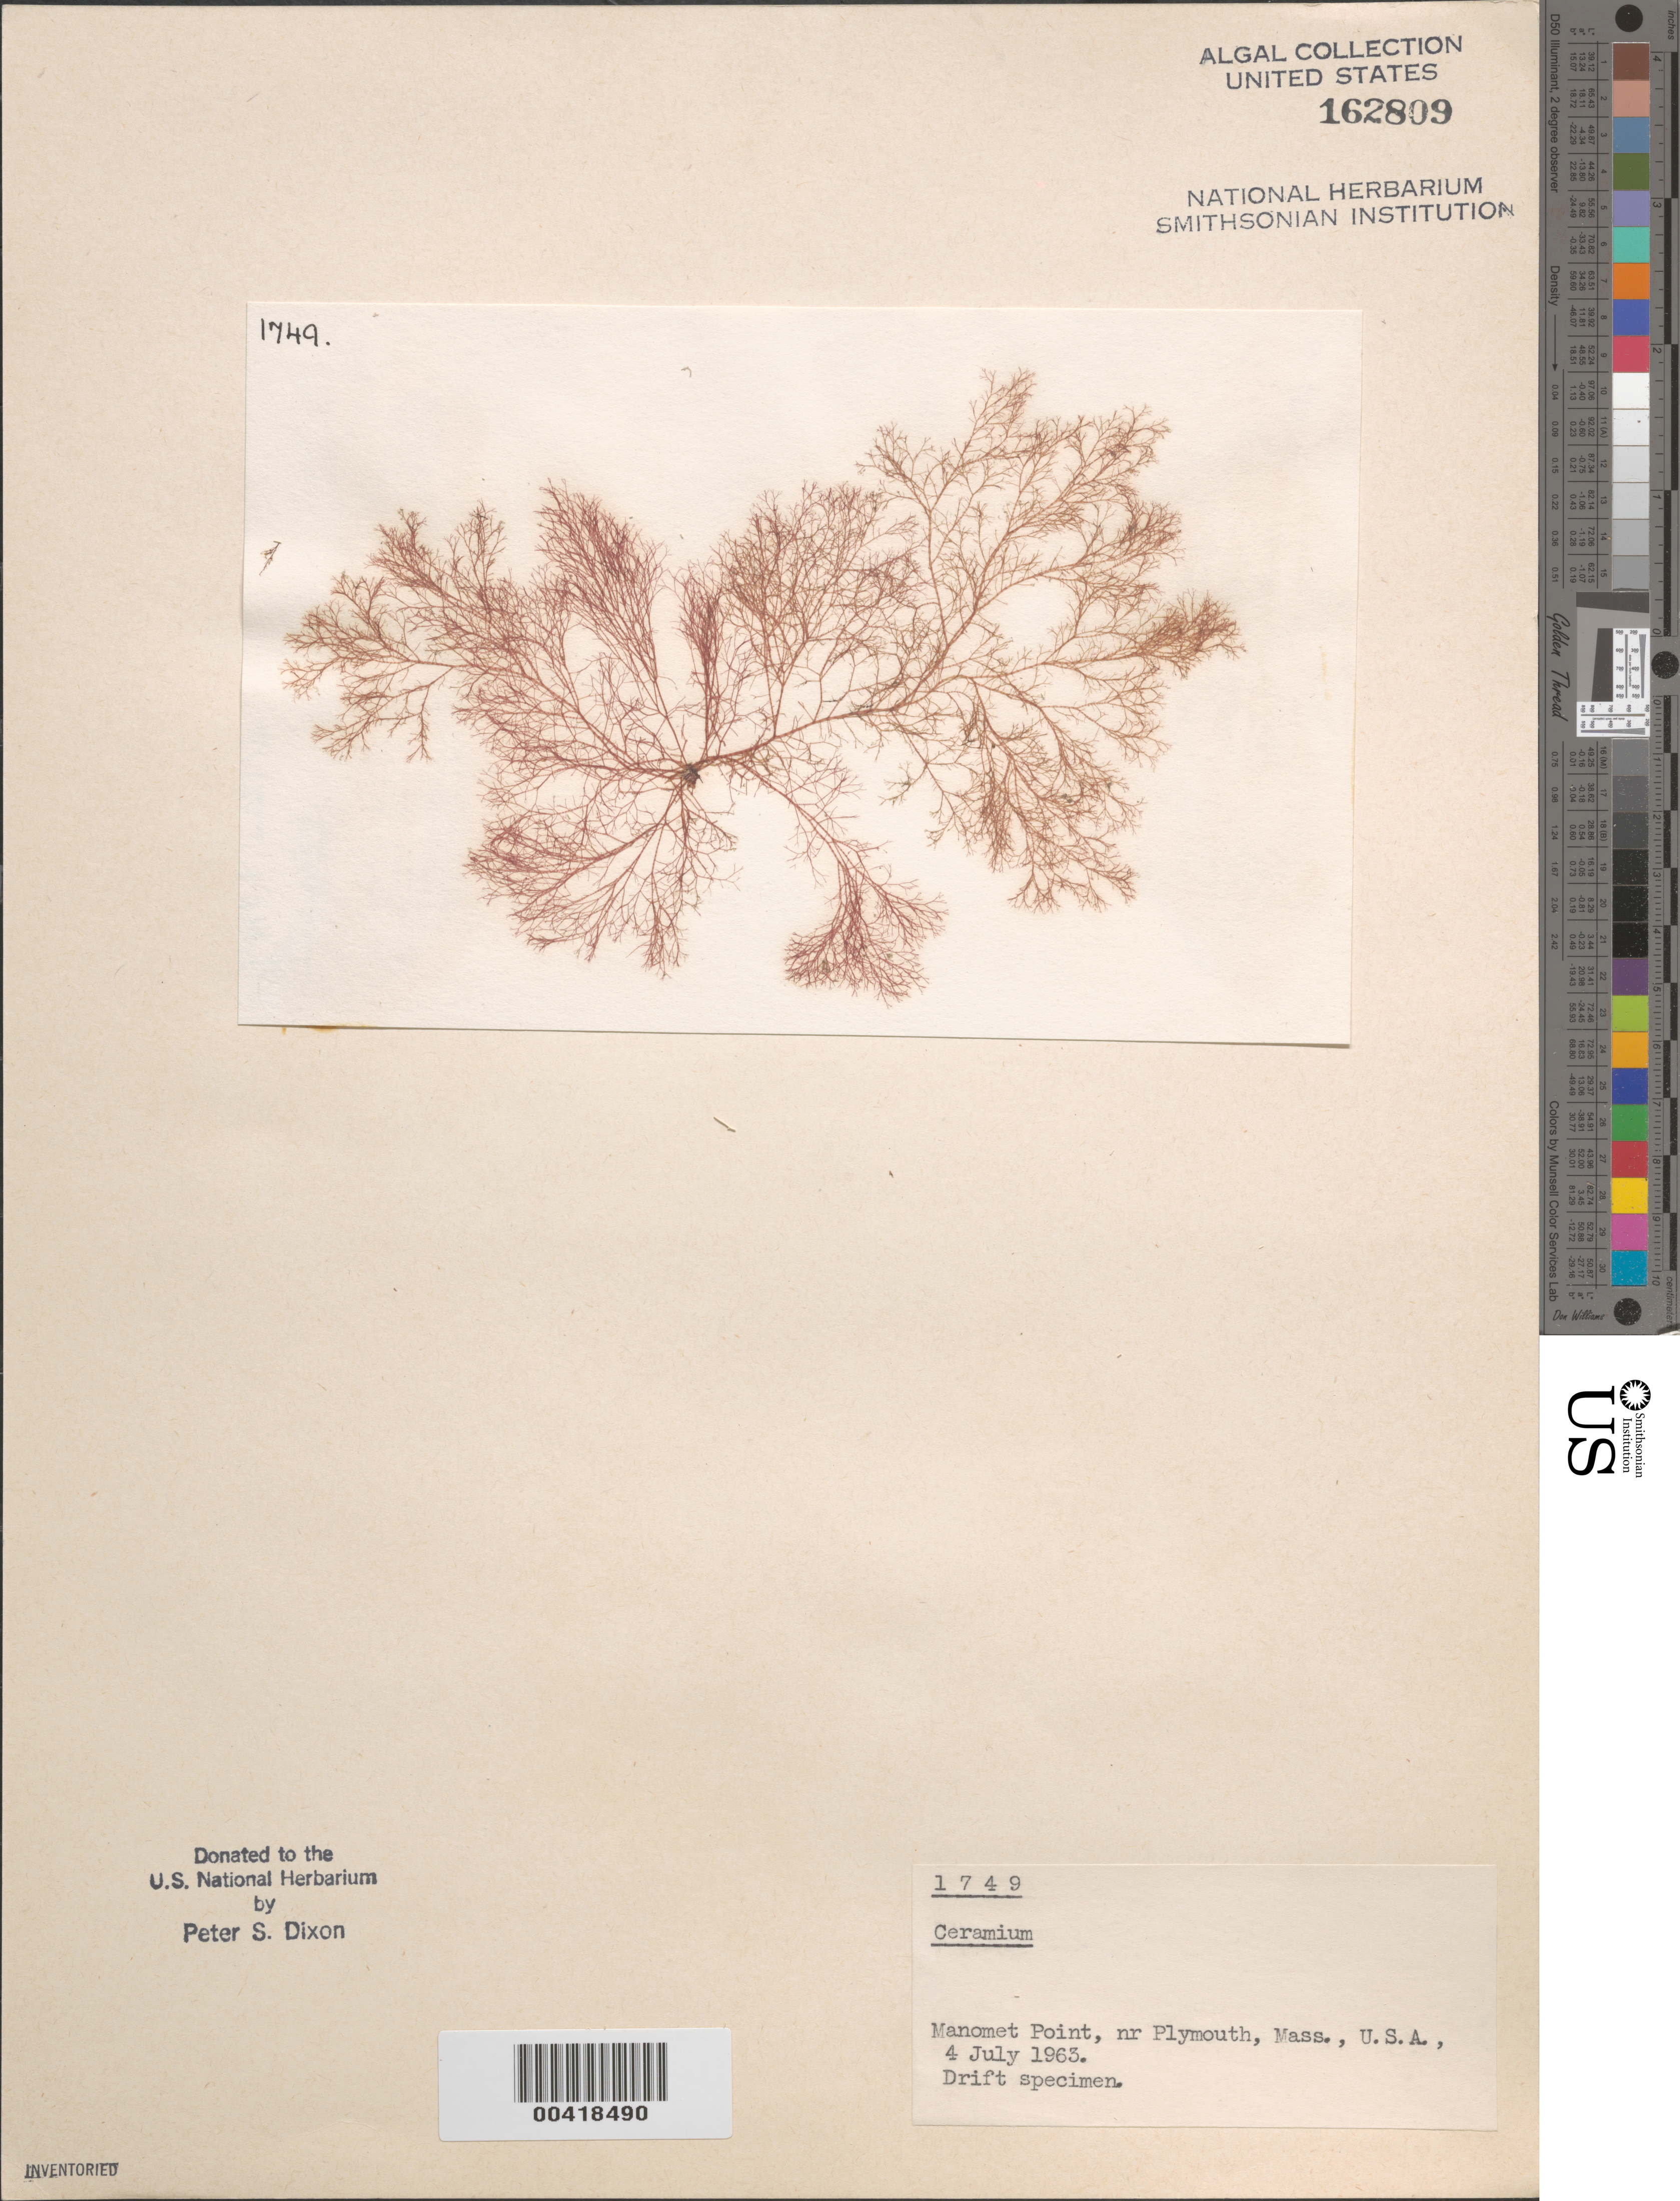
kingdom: Plantae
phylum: Rhodophyta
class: Florideophyceae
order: Ceramiales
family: Ceramiaceae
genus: Ceramium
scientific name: Ceramium sp.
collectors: P. S. Dixon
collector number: PSD 1749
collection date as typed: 04 Jul 1963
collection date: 1963-07-04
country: United States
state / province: Massachusetts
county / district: Plymouth County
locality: Manomet Point near Plymouth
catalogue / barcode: US 162809